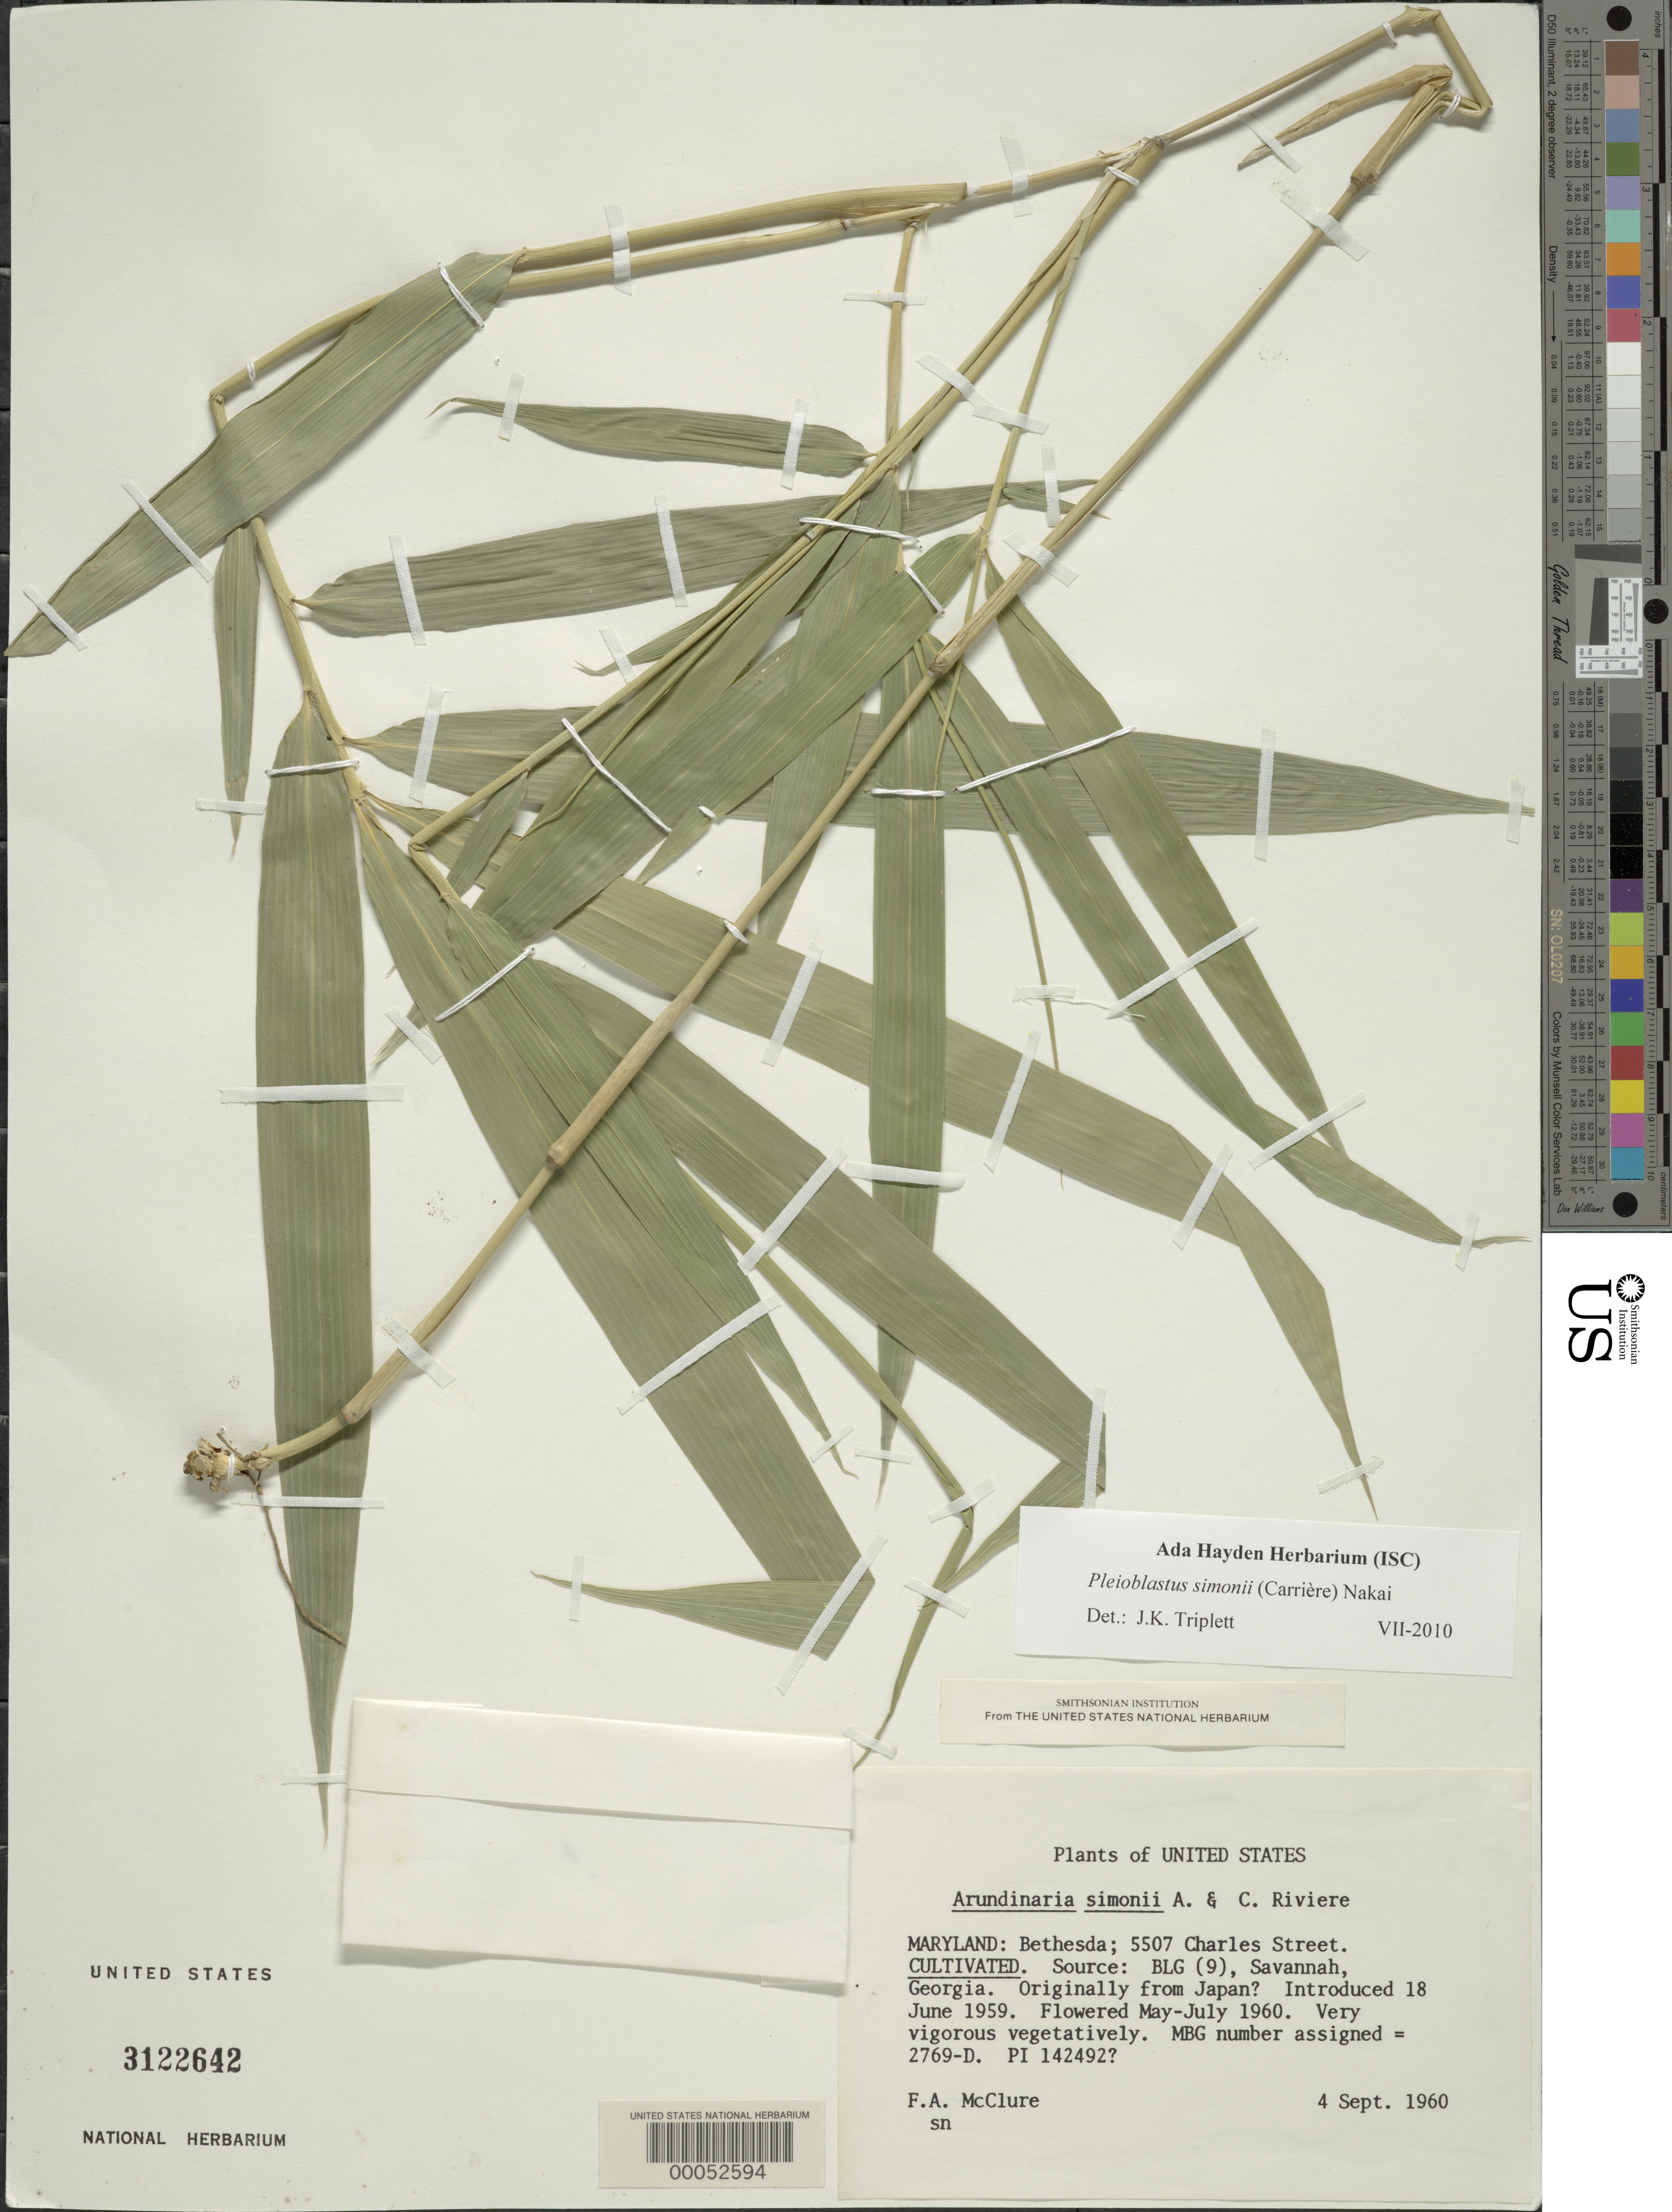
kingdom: Plantae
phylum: Tracheophyta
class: Liliopsida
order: Poales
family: Poaceae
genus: Pleioblastus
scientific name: Pleioblastus simonii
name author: (Carrière) Nakai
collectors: F. A. McClure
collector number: MBG 2769-D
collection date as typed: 04 Sep 1960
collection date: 1960-09-04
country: United States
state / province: Maryland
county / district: Montgomery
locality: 5507 Charles Street, Bethesda (McClure's garden)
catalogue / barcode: US 3122642